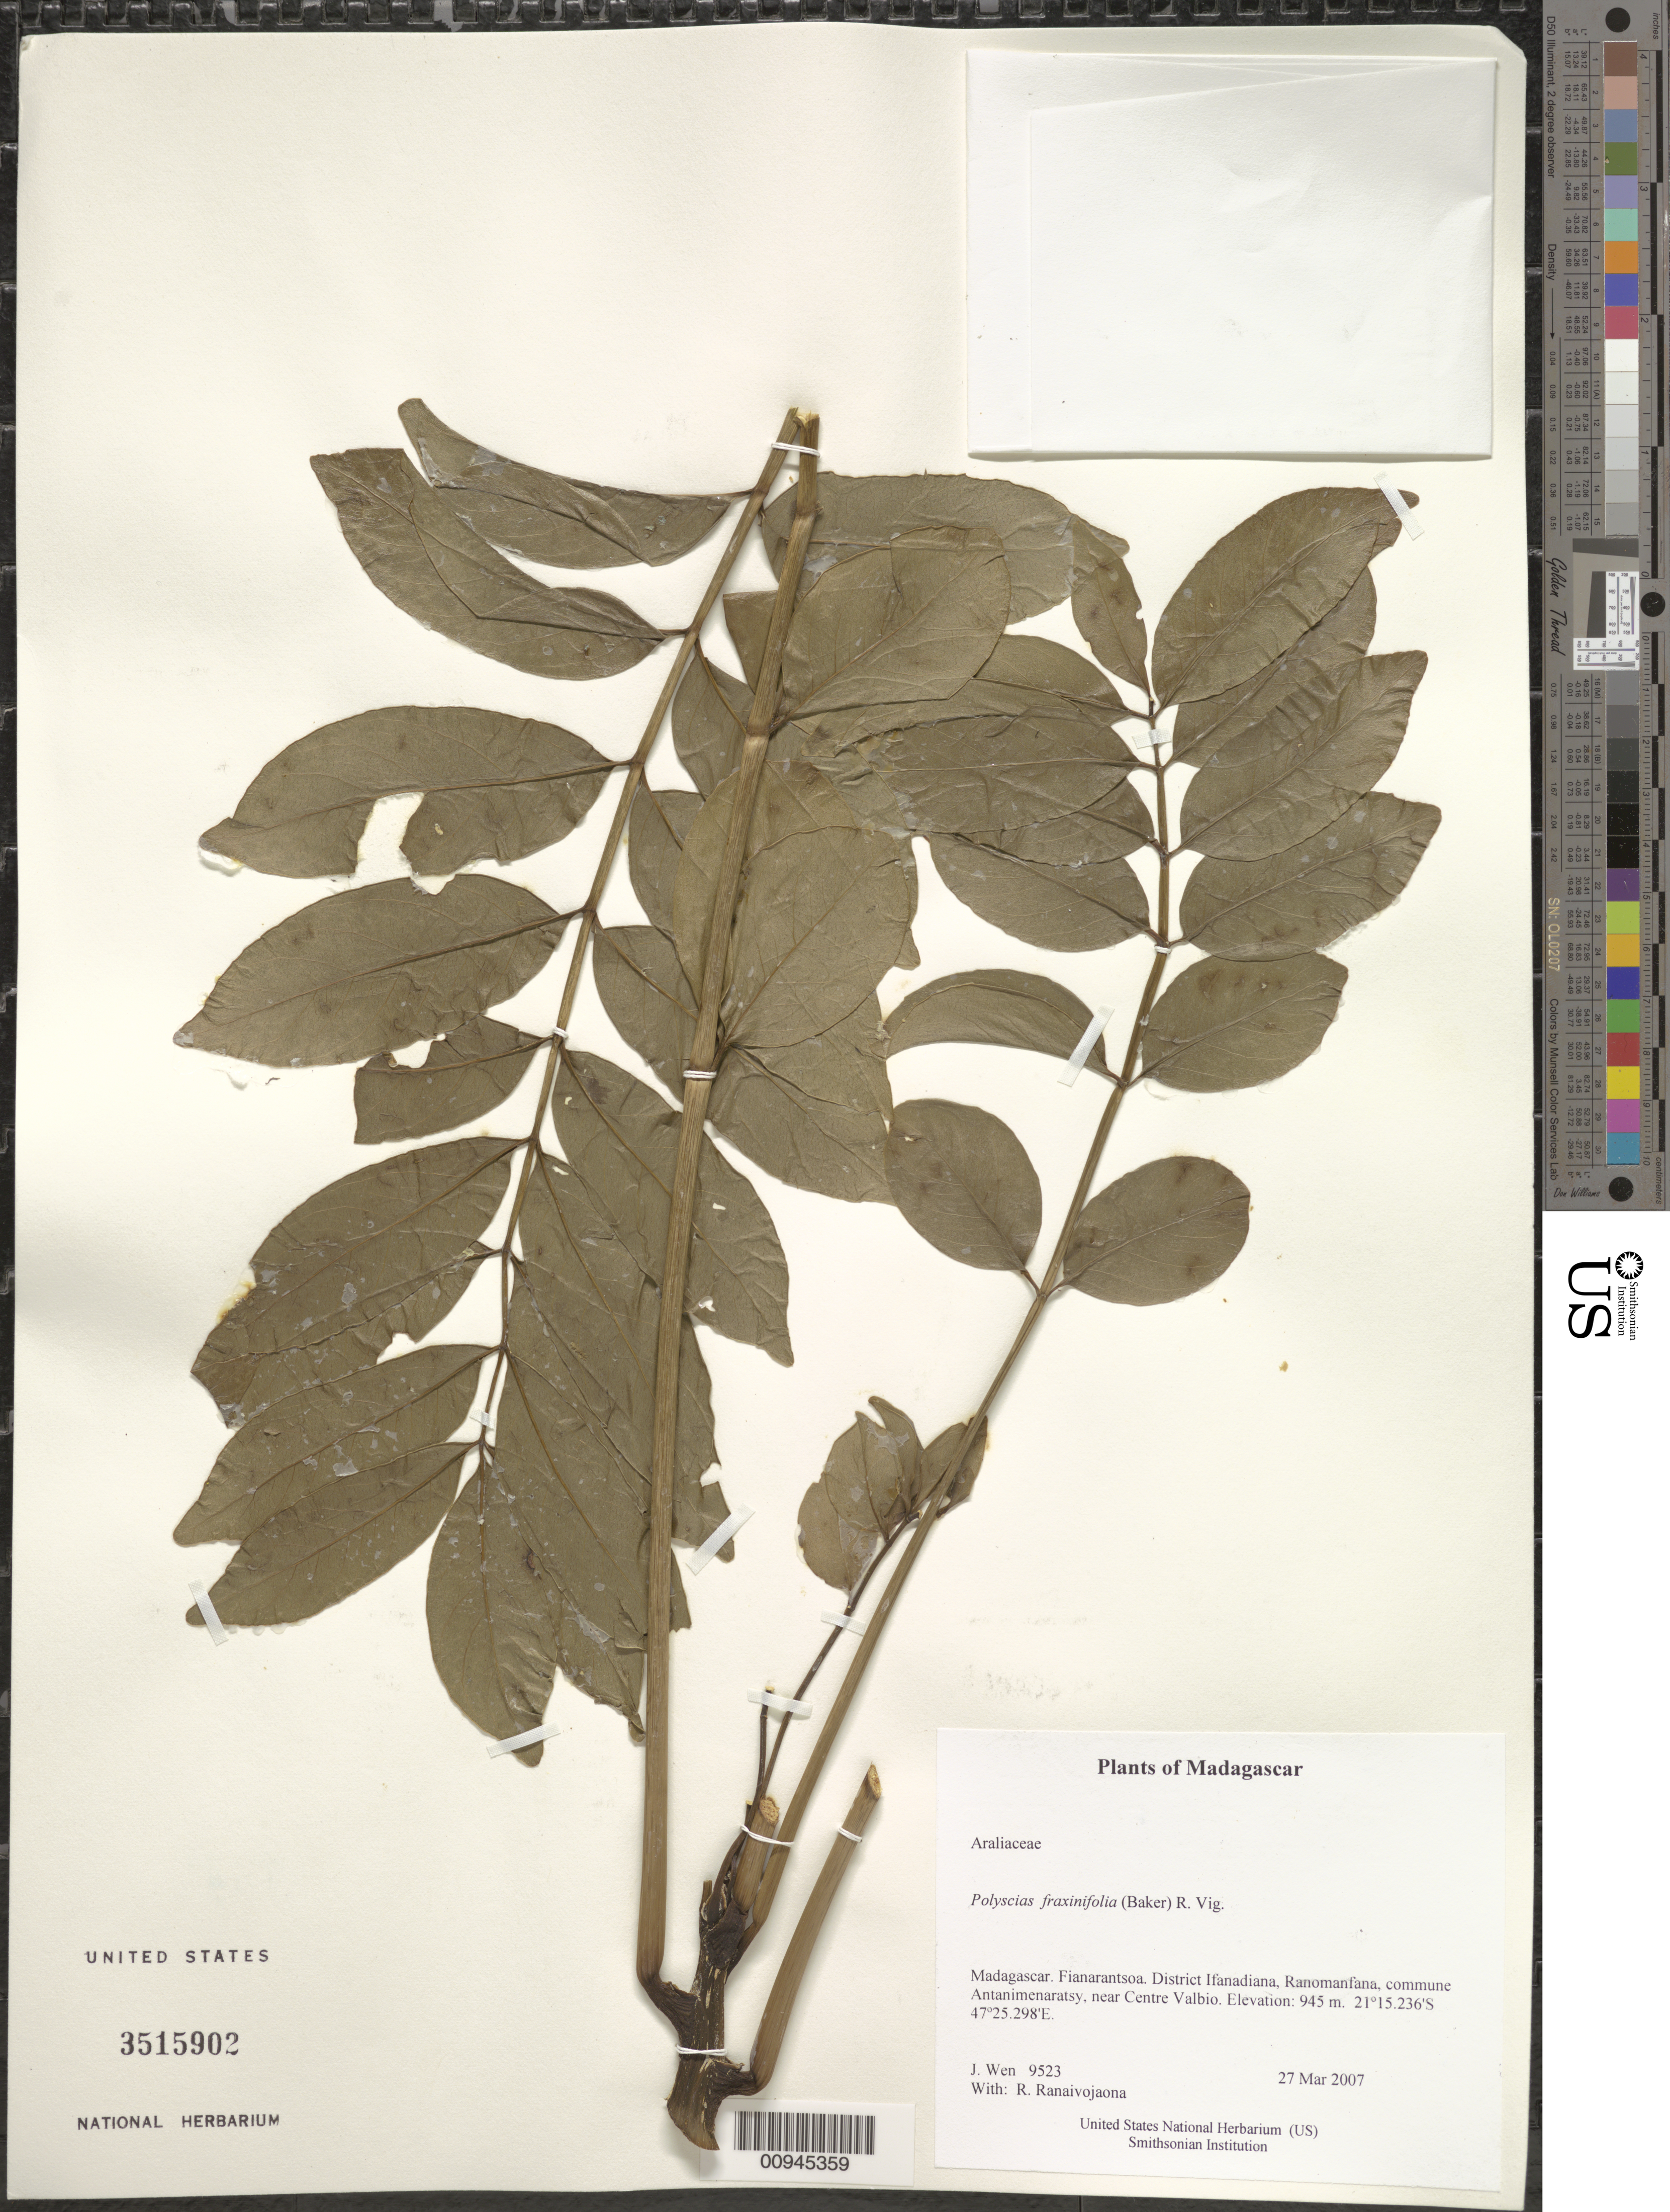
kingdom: Plantae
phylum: Tracheophyta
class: Magnoliopsida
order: Apiales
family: Araliaceae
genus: Polyscias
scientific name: Polyscias fraxinifolia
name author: (Baker) R. Vig.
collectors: J. Wen & R. Ranaivojaona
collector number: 9523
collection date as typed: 27 Mar 2007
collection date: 2007-03-27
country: Madagascar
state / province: Vatovavy Fitovinany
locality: District Ifanadiana, Ranomanfana, commune Antanimenaratsy, near Centre Valbio.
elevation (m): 945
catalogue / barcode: US 3515902